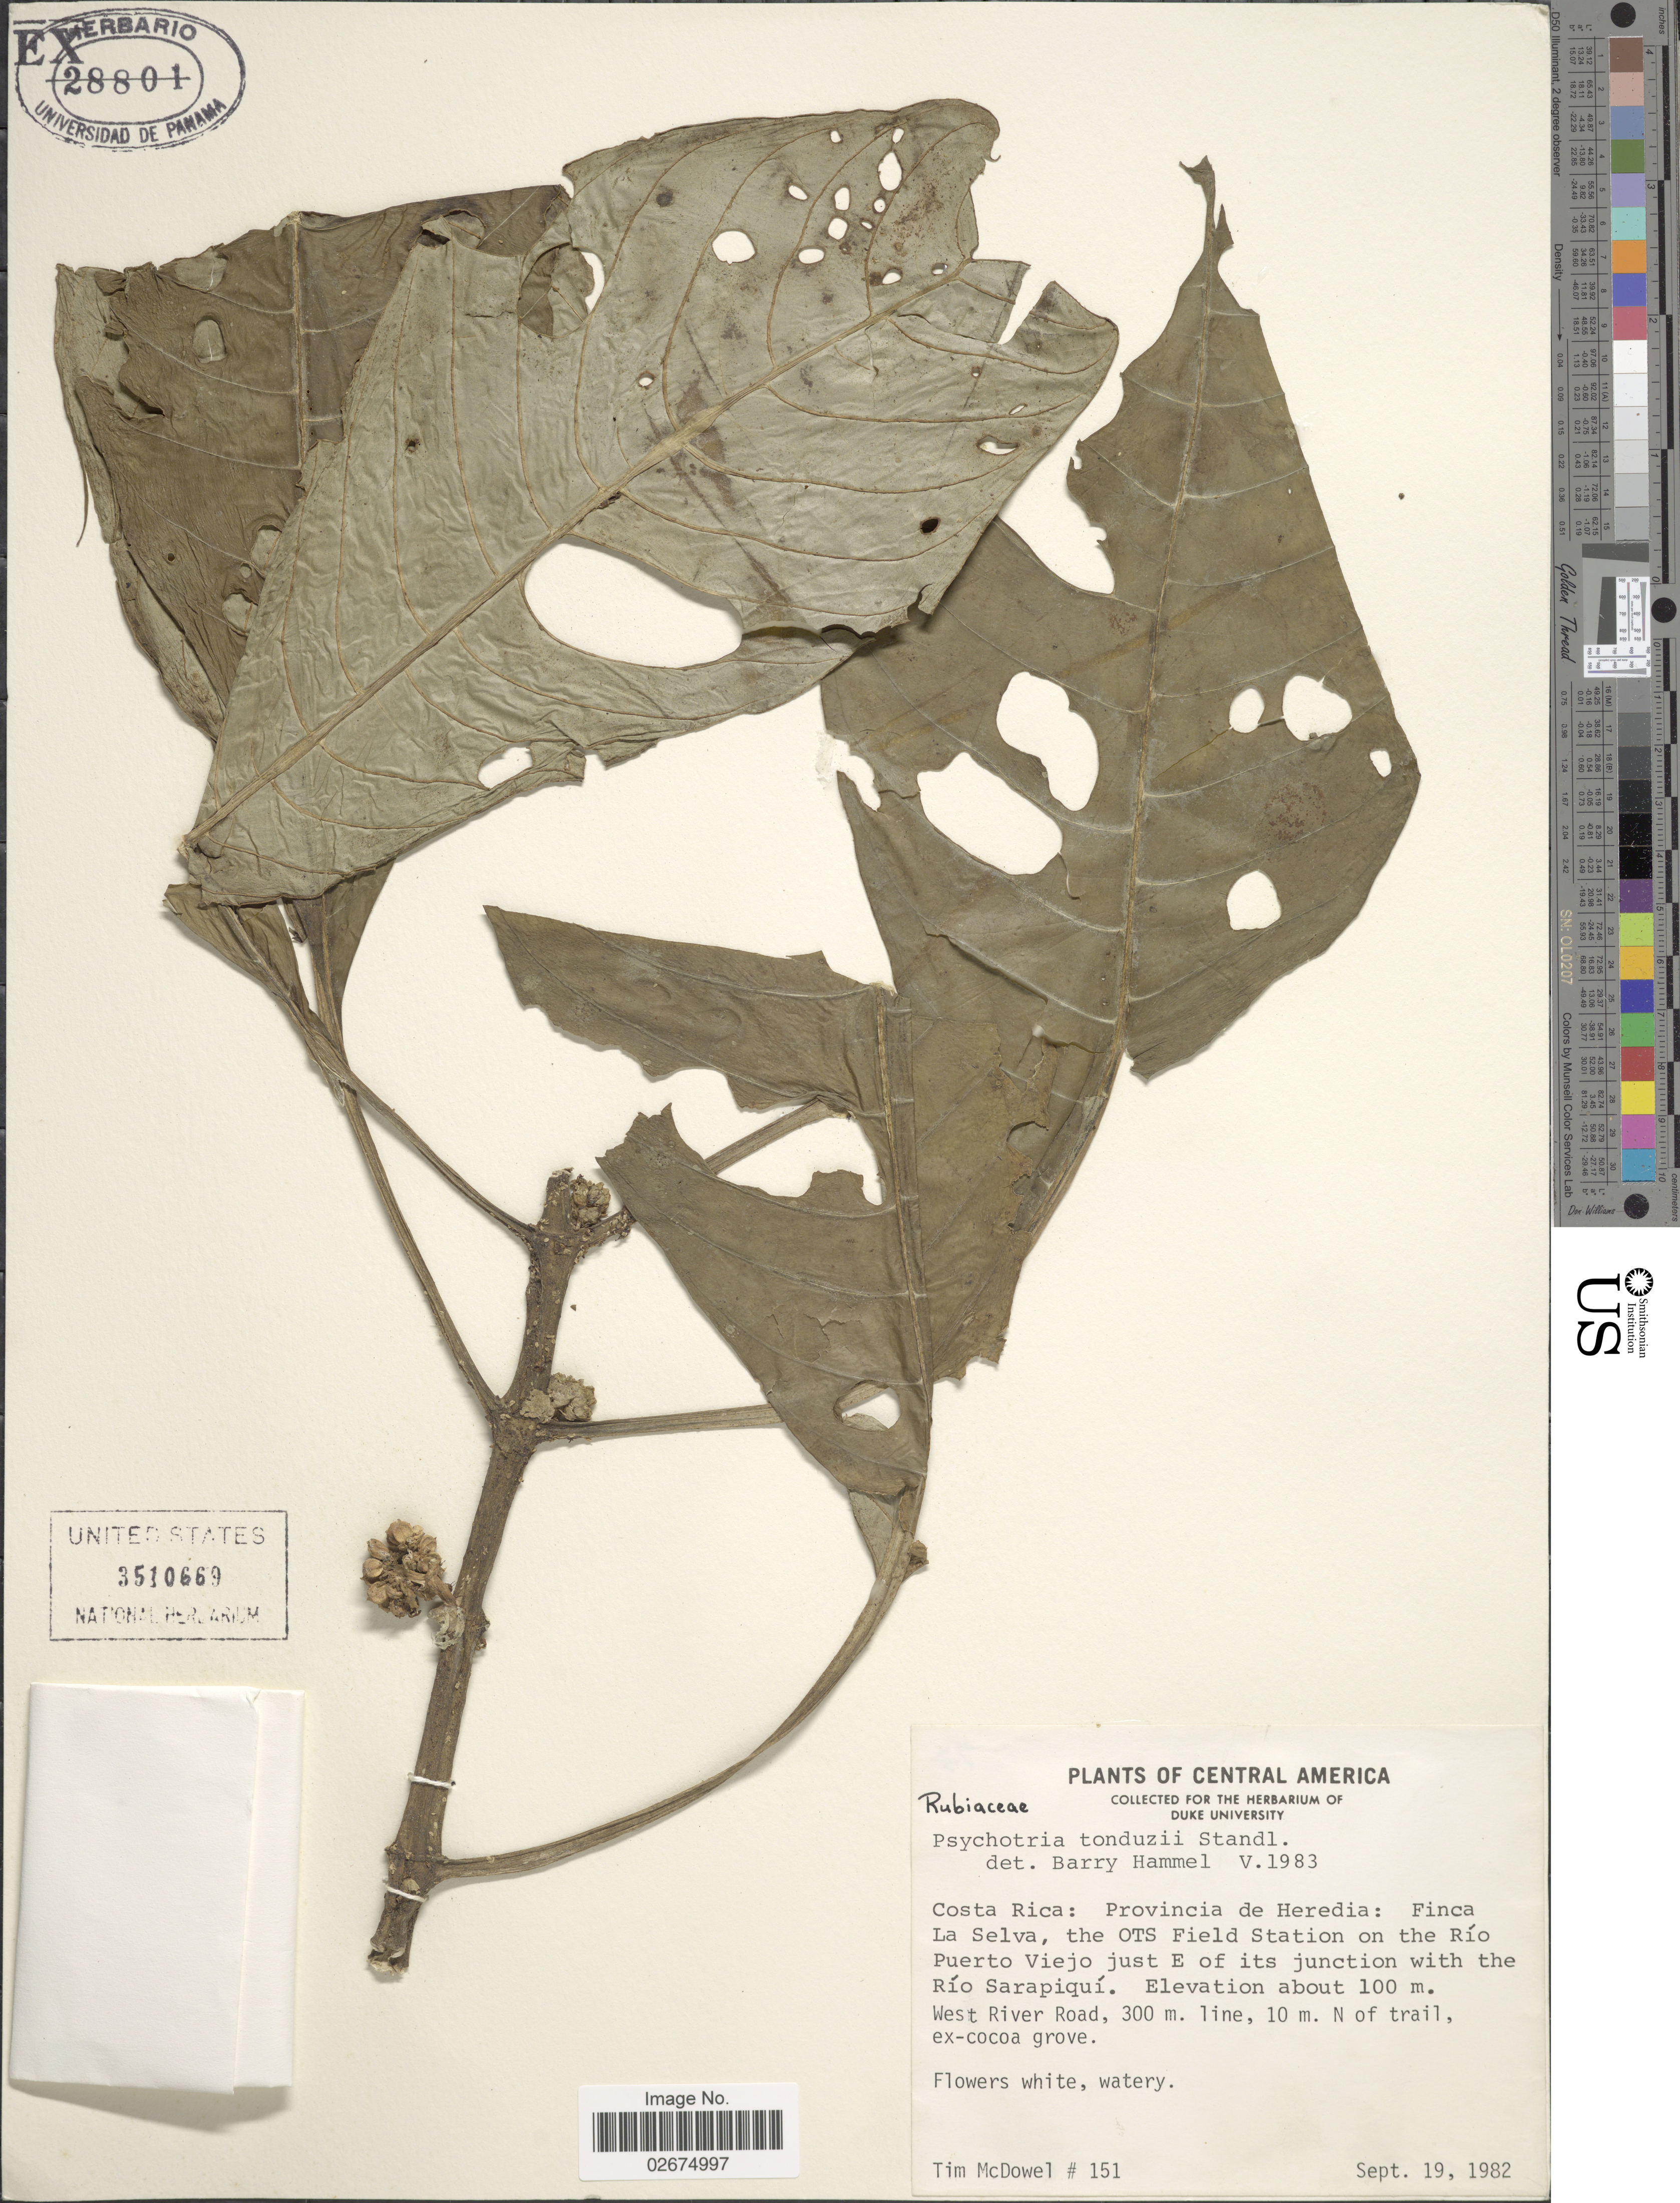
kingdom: Plantae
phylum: Tracheophyta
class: Magnoliopsida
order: Gentianales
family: Rubiaceae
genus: Notopleura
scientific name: Notopleura capitata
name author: C.M. Taylor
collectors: T. McDowel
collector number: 151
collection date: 1982-09-19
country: Costa Rica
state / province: Heredia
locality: Finca Las Selva, the OTS Field Station on the Río Puerto Viejo just E of its junction with the Río Sarapiquí. West River Road, 300 m. line, 10 m. N of trail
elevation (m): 100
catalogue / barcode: US 3510669